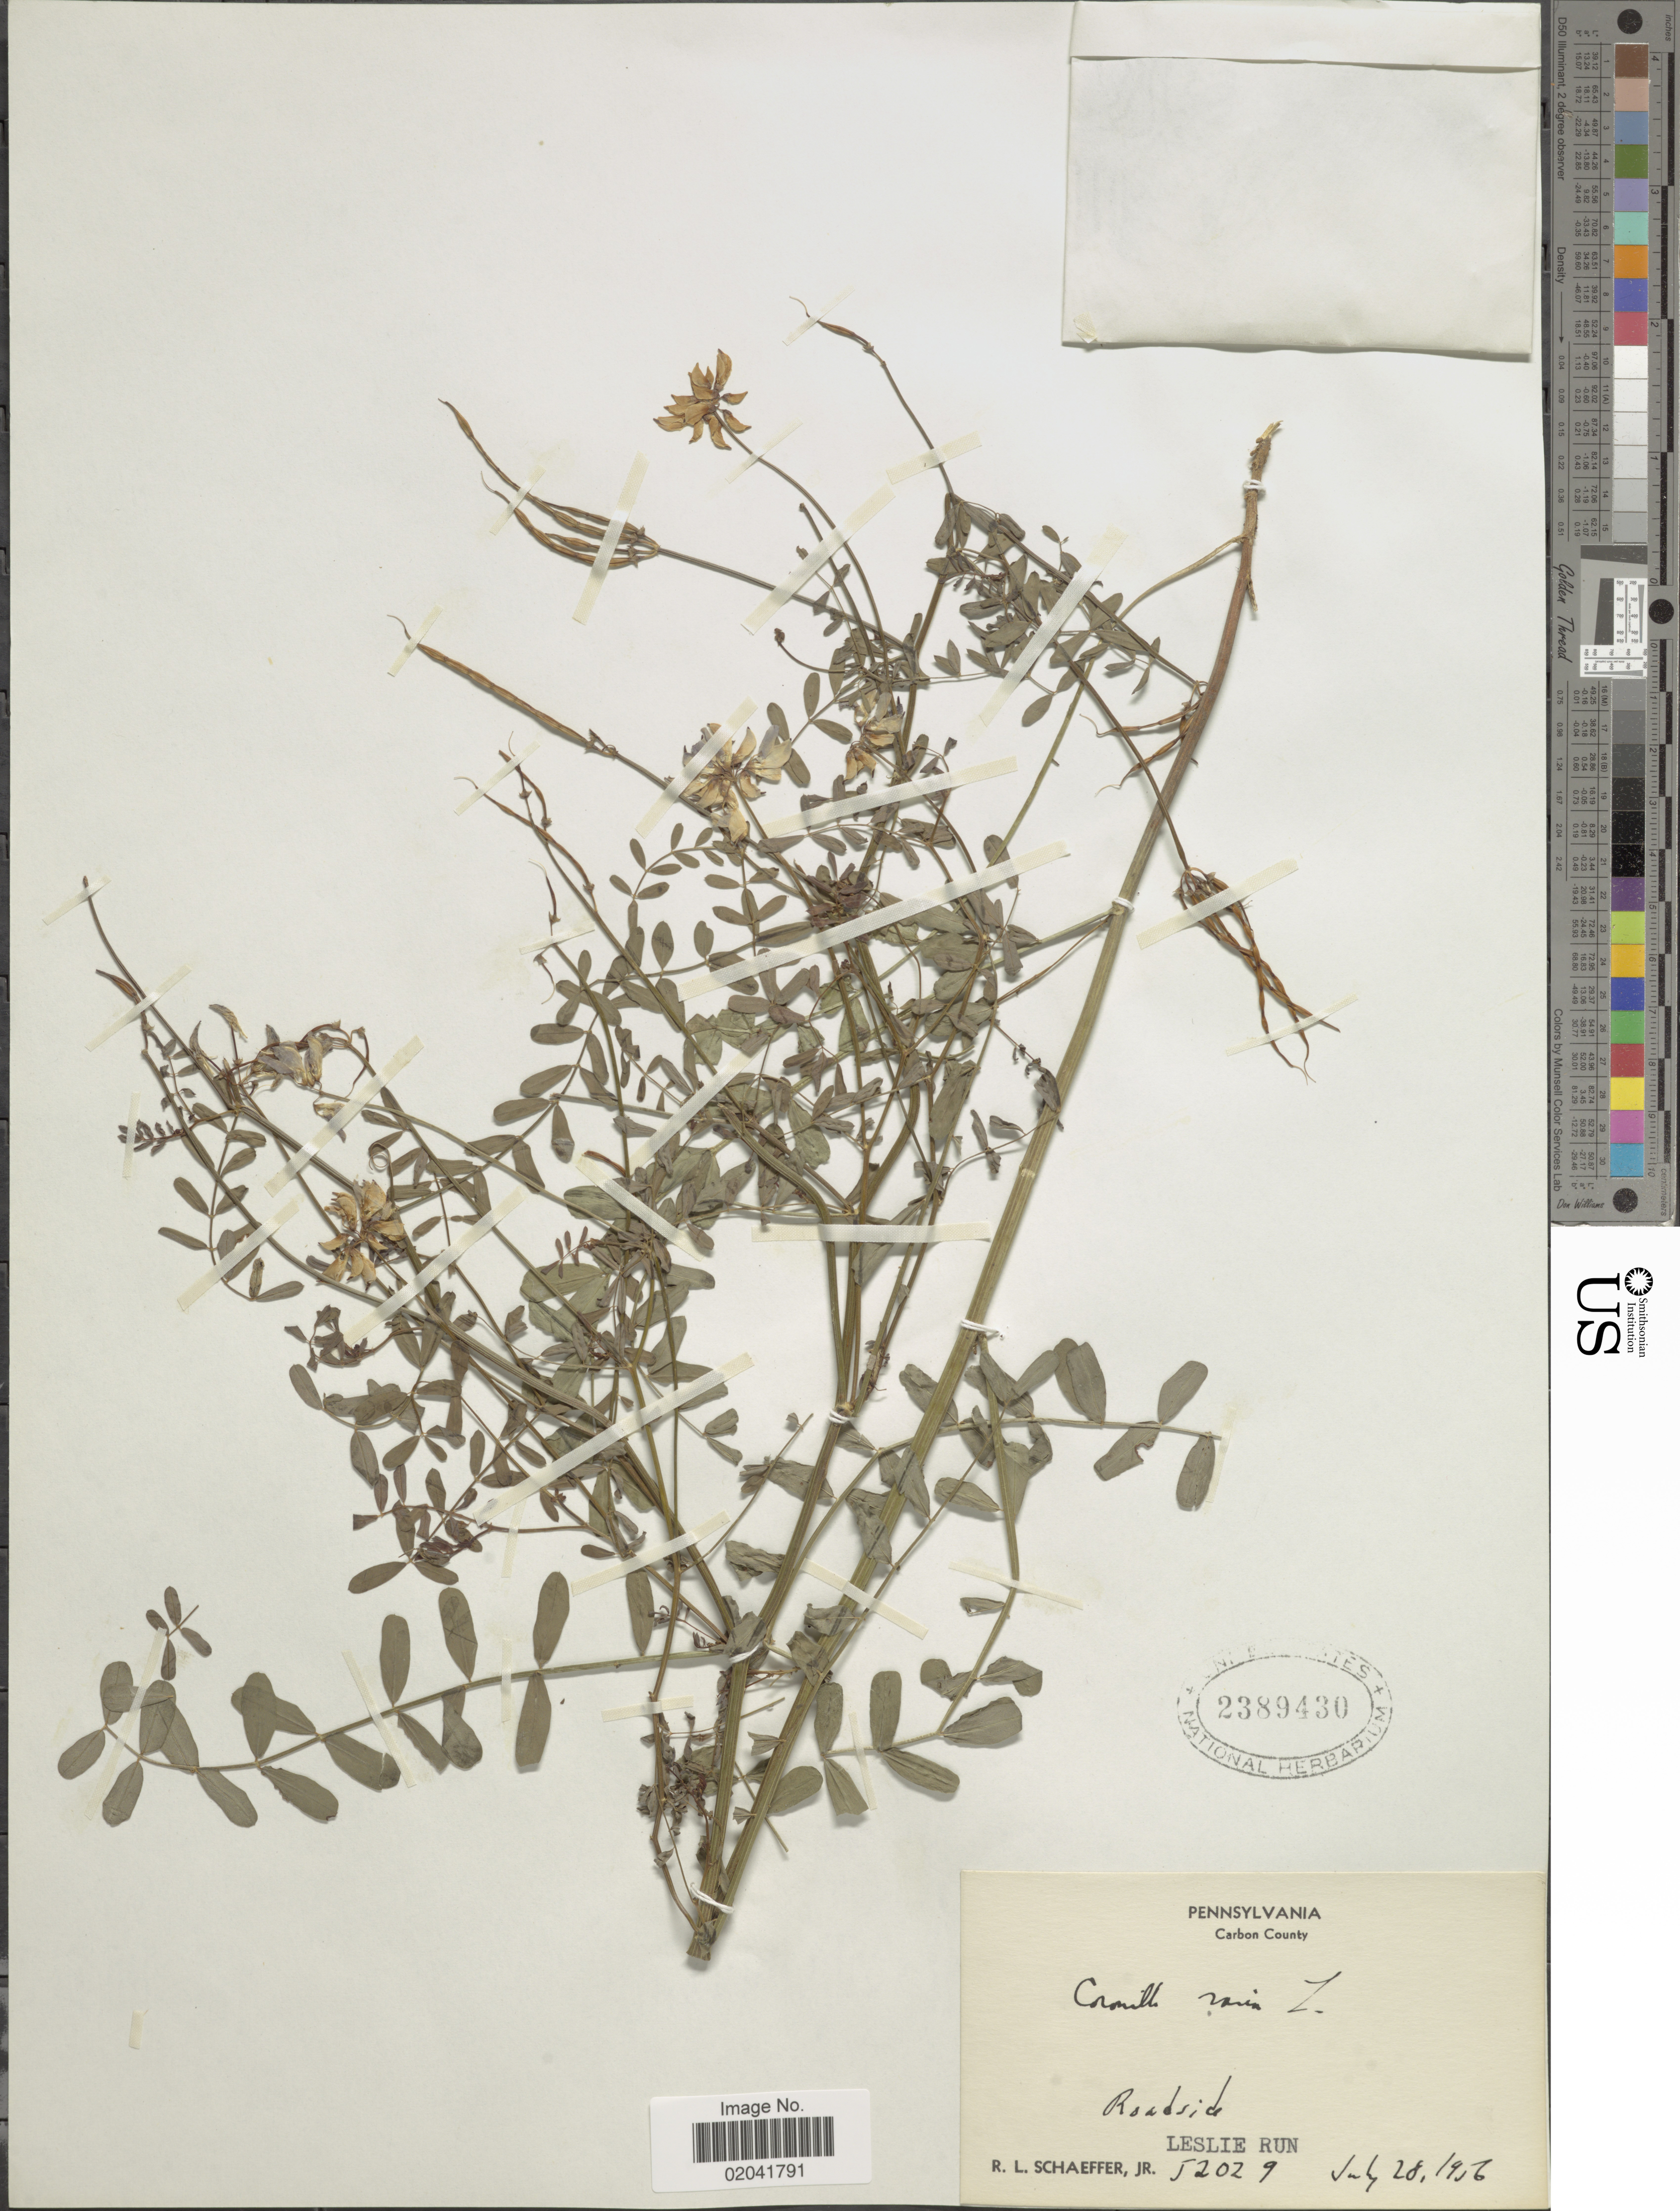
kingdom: Plantae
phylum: Tracheophyta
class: Magnoliopsida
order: Fabales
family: Fabaceae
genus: Coronilla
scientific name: Coronilla varia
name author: L.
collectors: R. L. Schaeffer Jr.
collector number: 52029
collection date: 1956-07-28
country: United States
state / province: Pennsylvania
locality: Carbon County, Leslie Run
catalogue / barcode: US 2389430